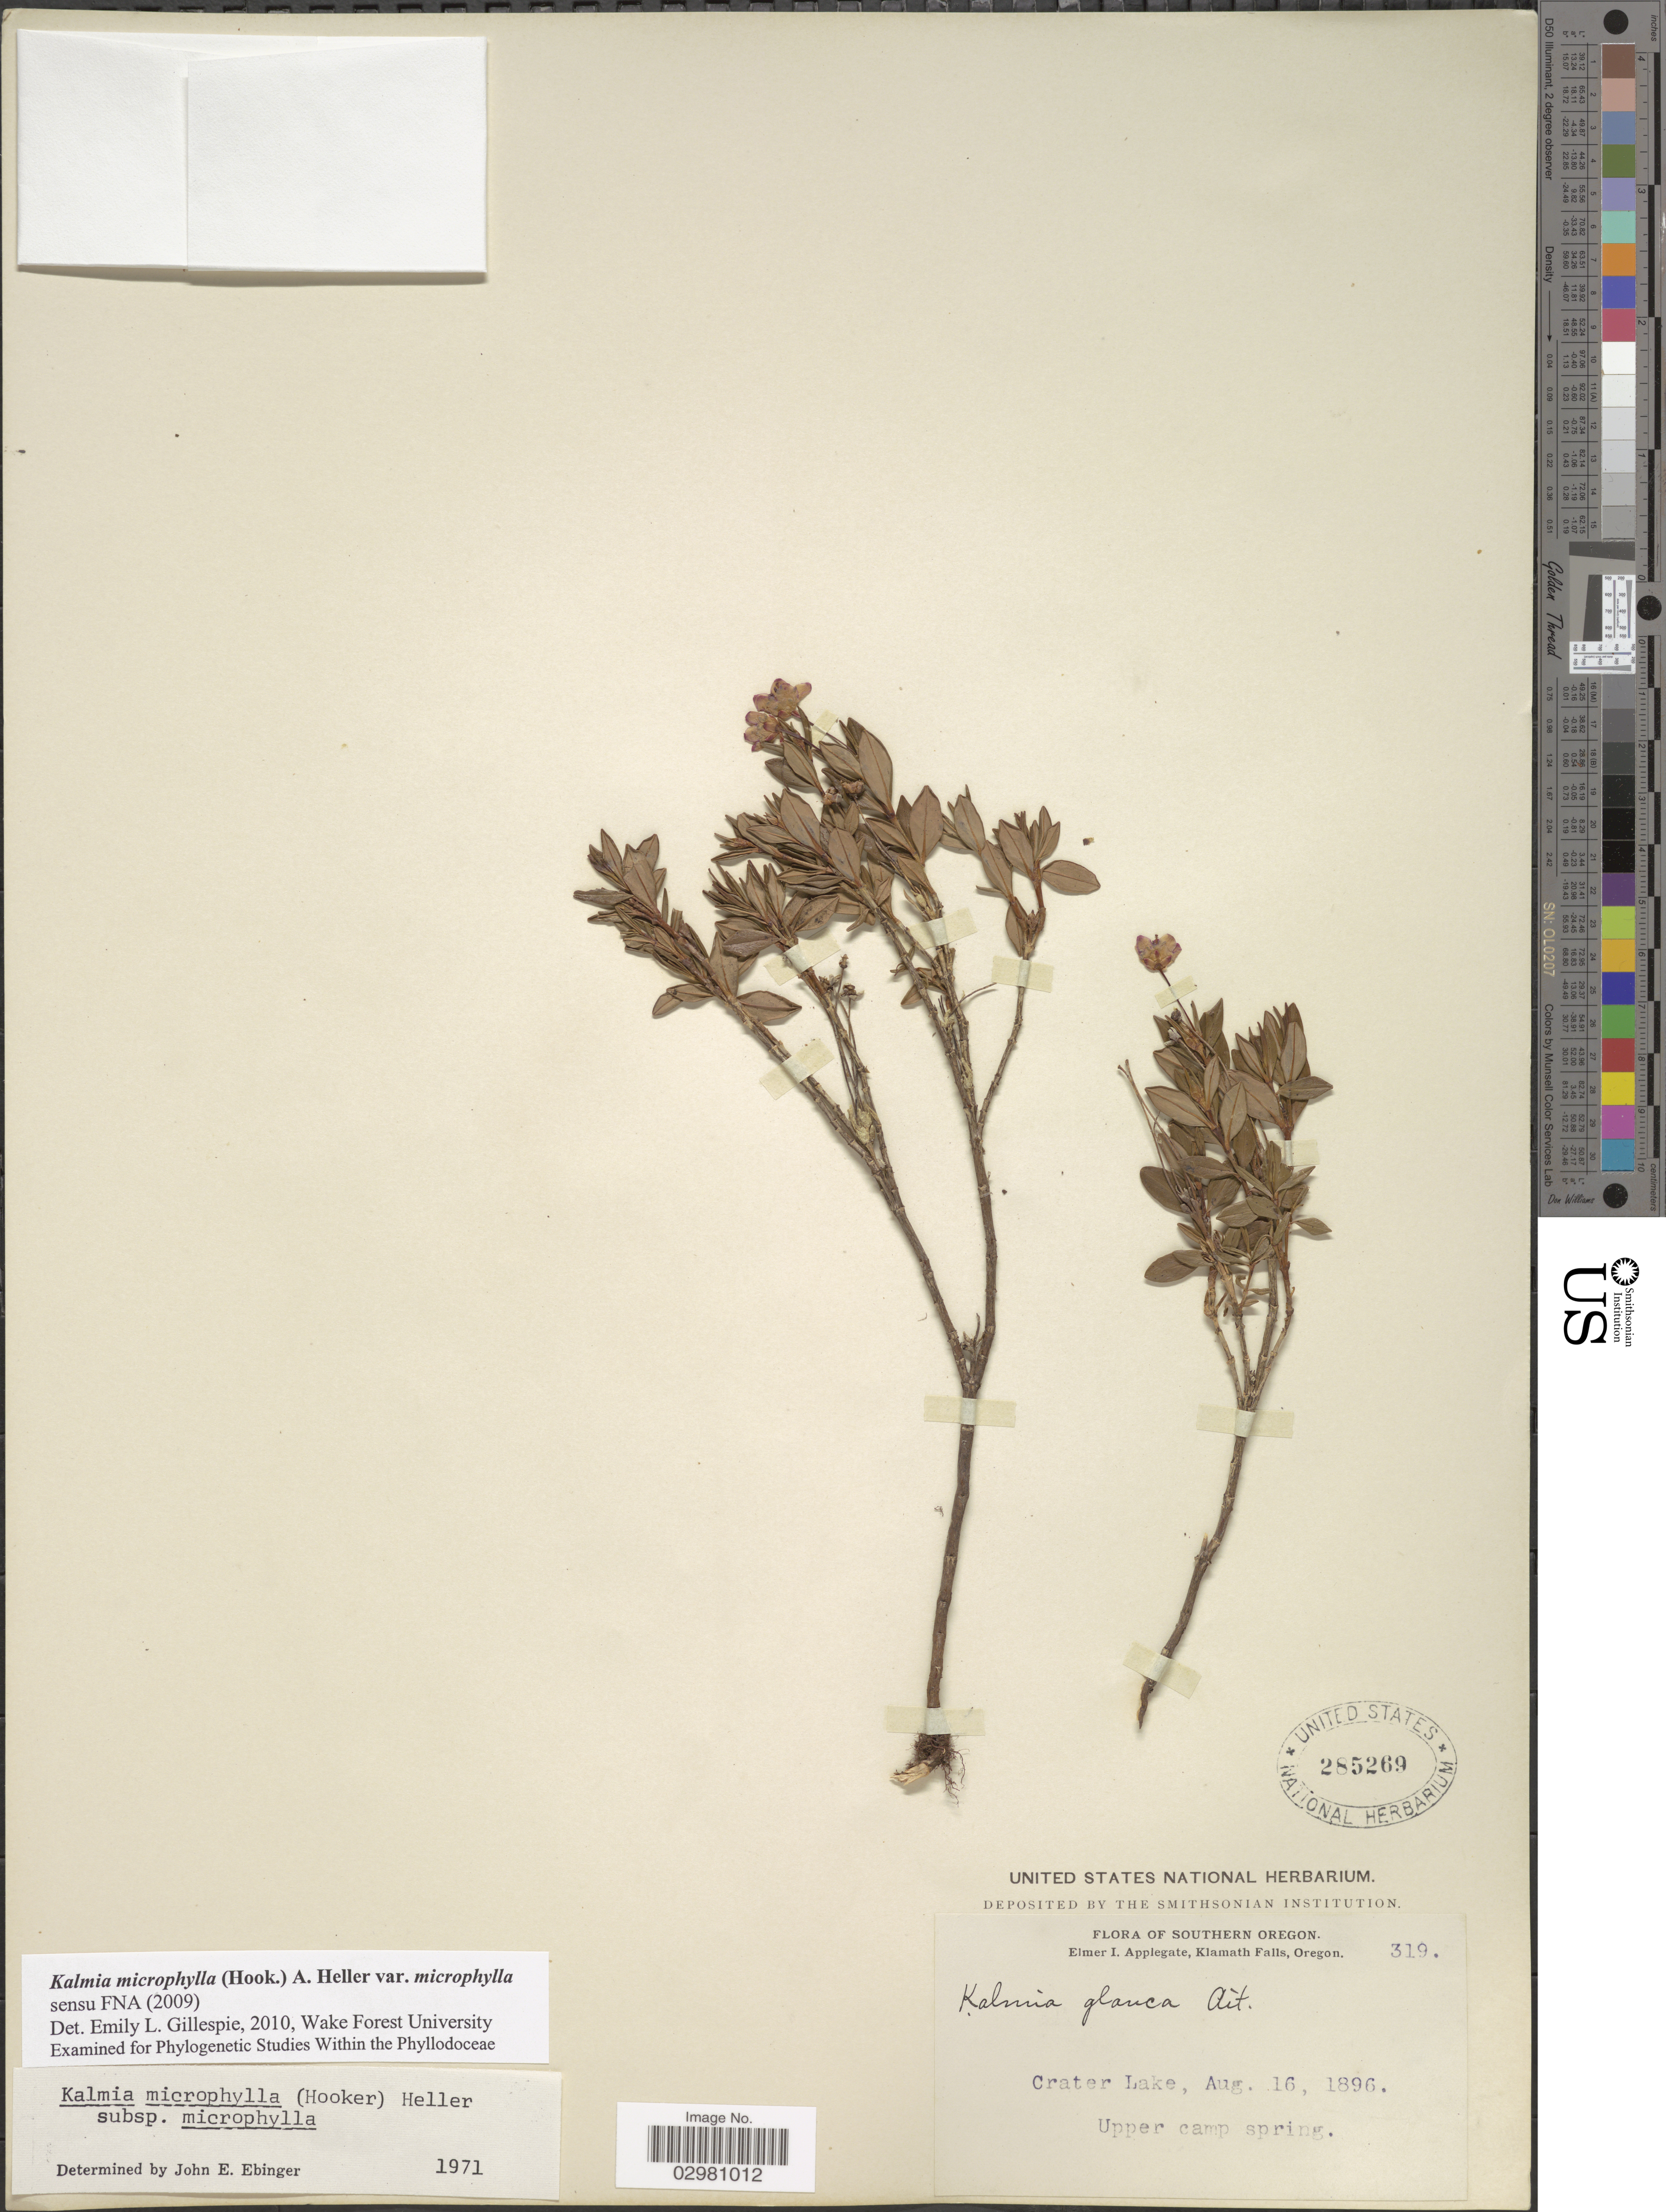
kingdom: Plantae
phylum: Tracheophyta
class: Magnoliopsida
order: Ericales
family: Ericaceae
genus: Kalmia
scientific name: Kalmia microphylla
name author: (Hook.) A. Heller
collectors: E. I. Applegate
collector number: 319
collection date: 1896-08-16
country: United States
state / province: Oregon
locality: Southern Oregon. Klamath Falls. Crater Lake.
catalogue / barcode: US 285269